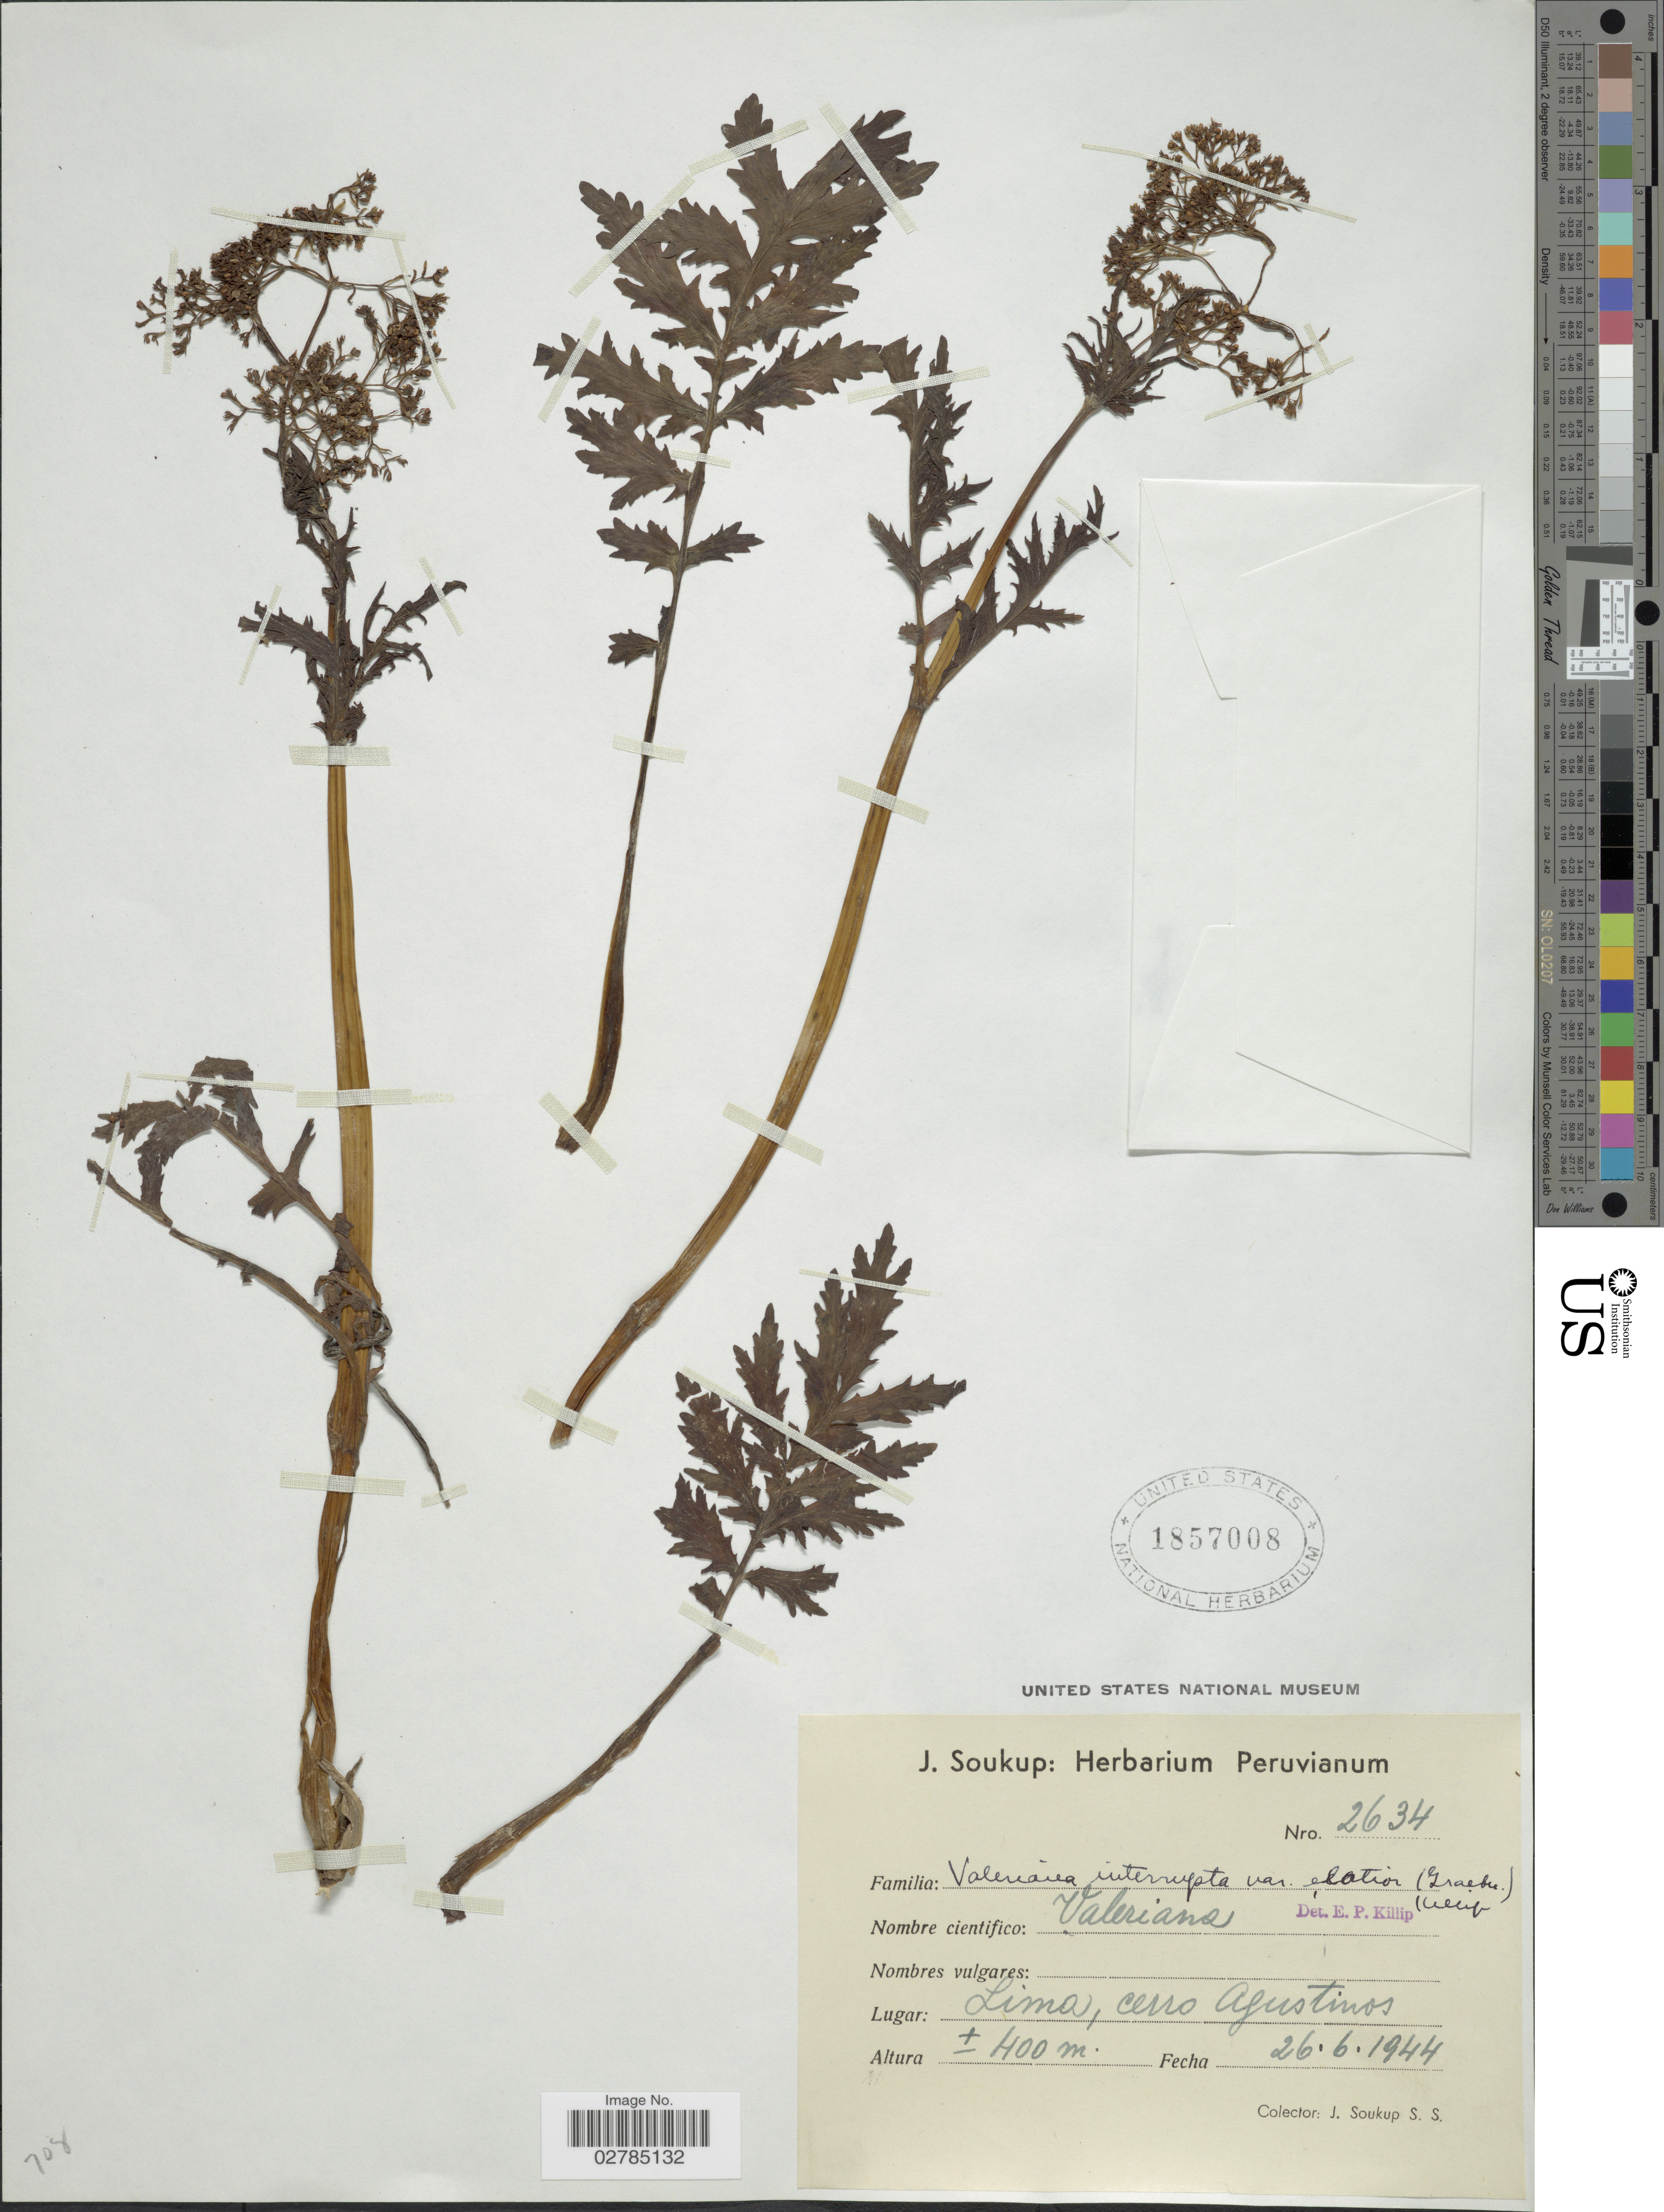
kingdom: Plantae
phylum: Tracheophyta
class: Magnoliopsida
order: Dipsacales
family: Caprifoliaceae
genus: Valeriana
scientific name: Valeriana pinnatifida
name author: Ruiz & Pav.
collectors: J. Soukup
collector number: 2634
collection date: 1944-06-26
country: Peru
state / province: Lima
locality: Lima, cerro Agustinos.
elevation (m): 400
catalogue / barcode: US 1857008